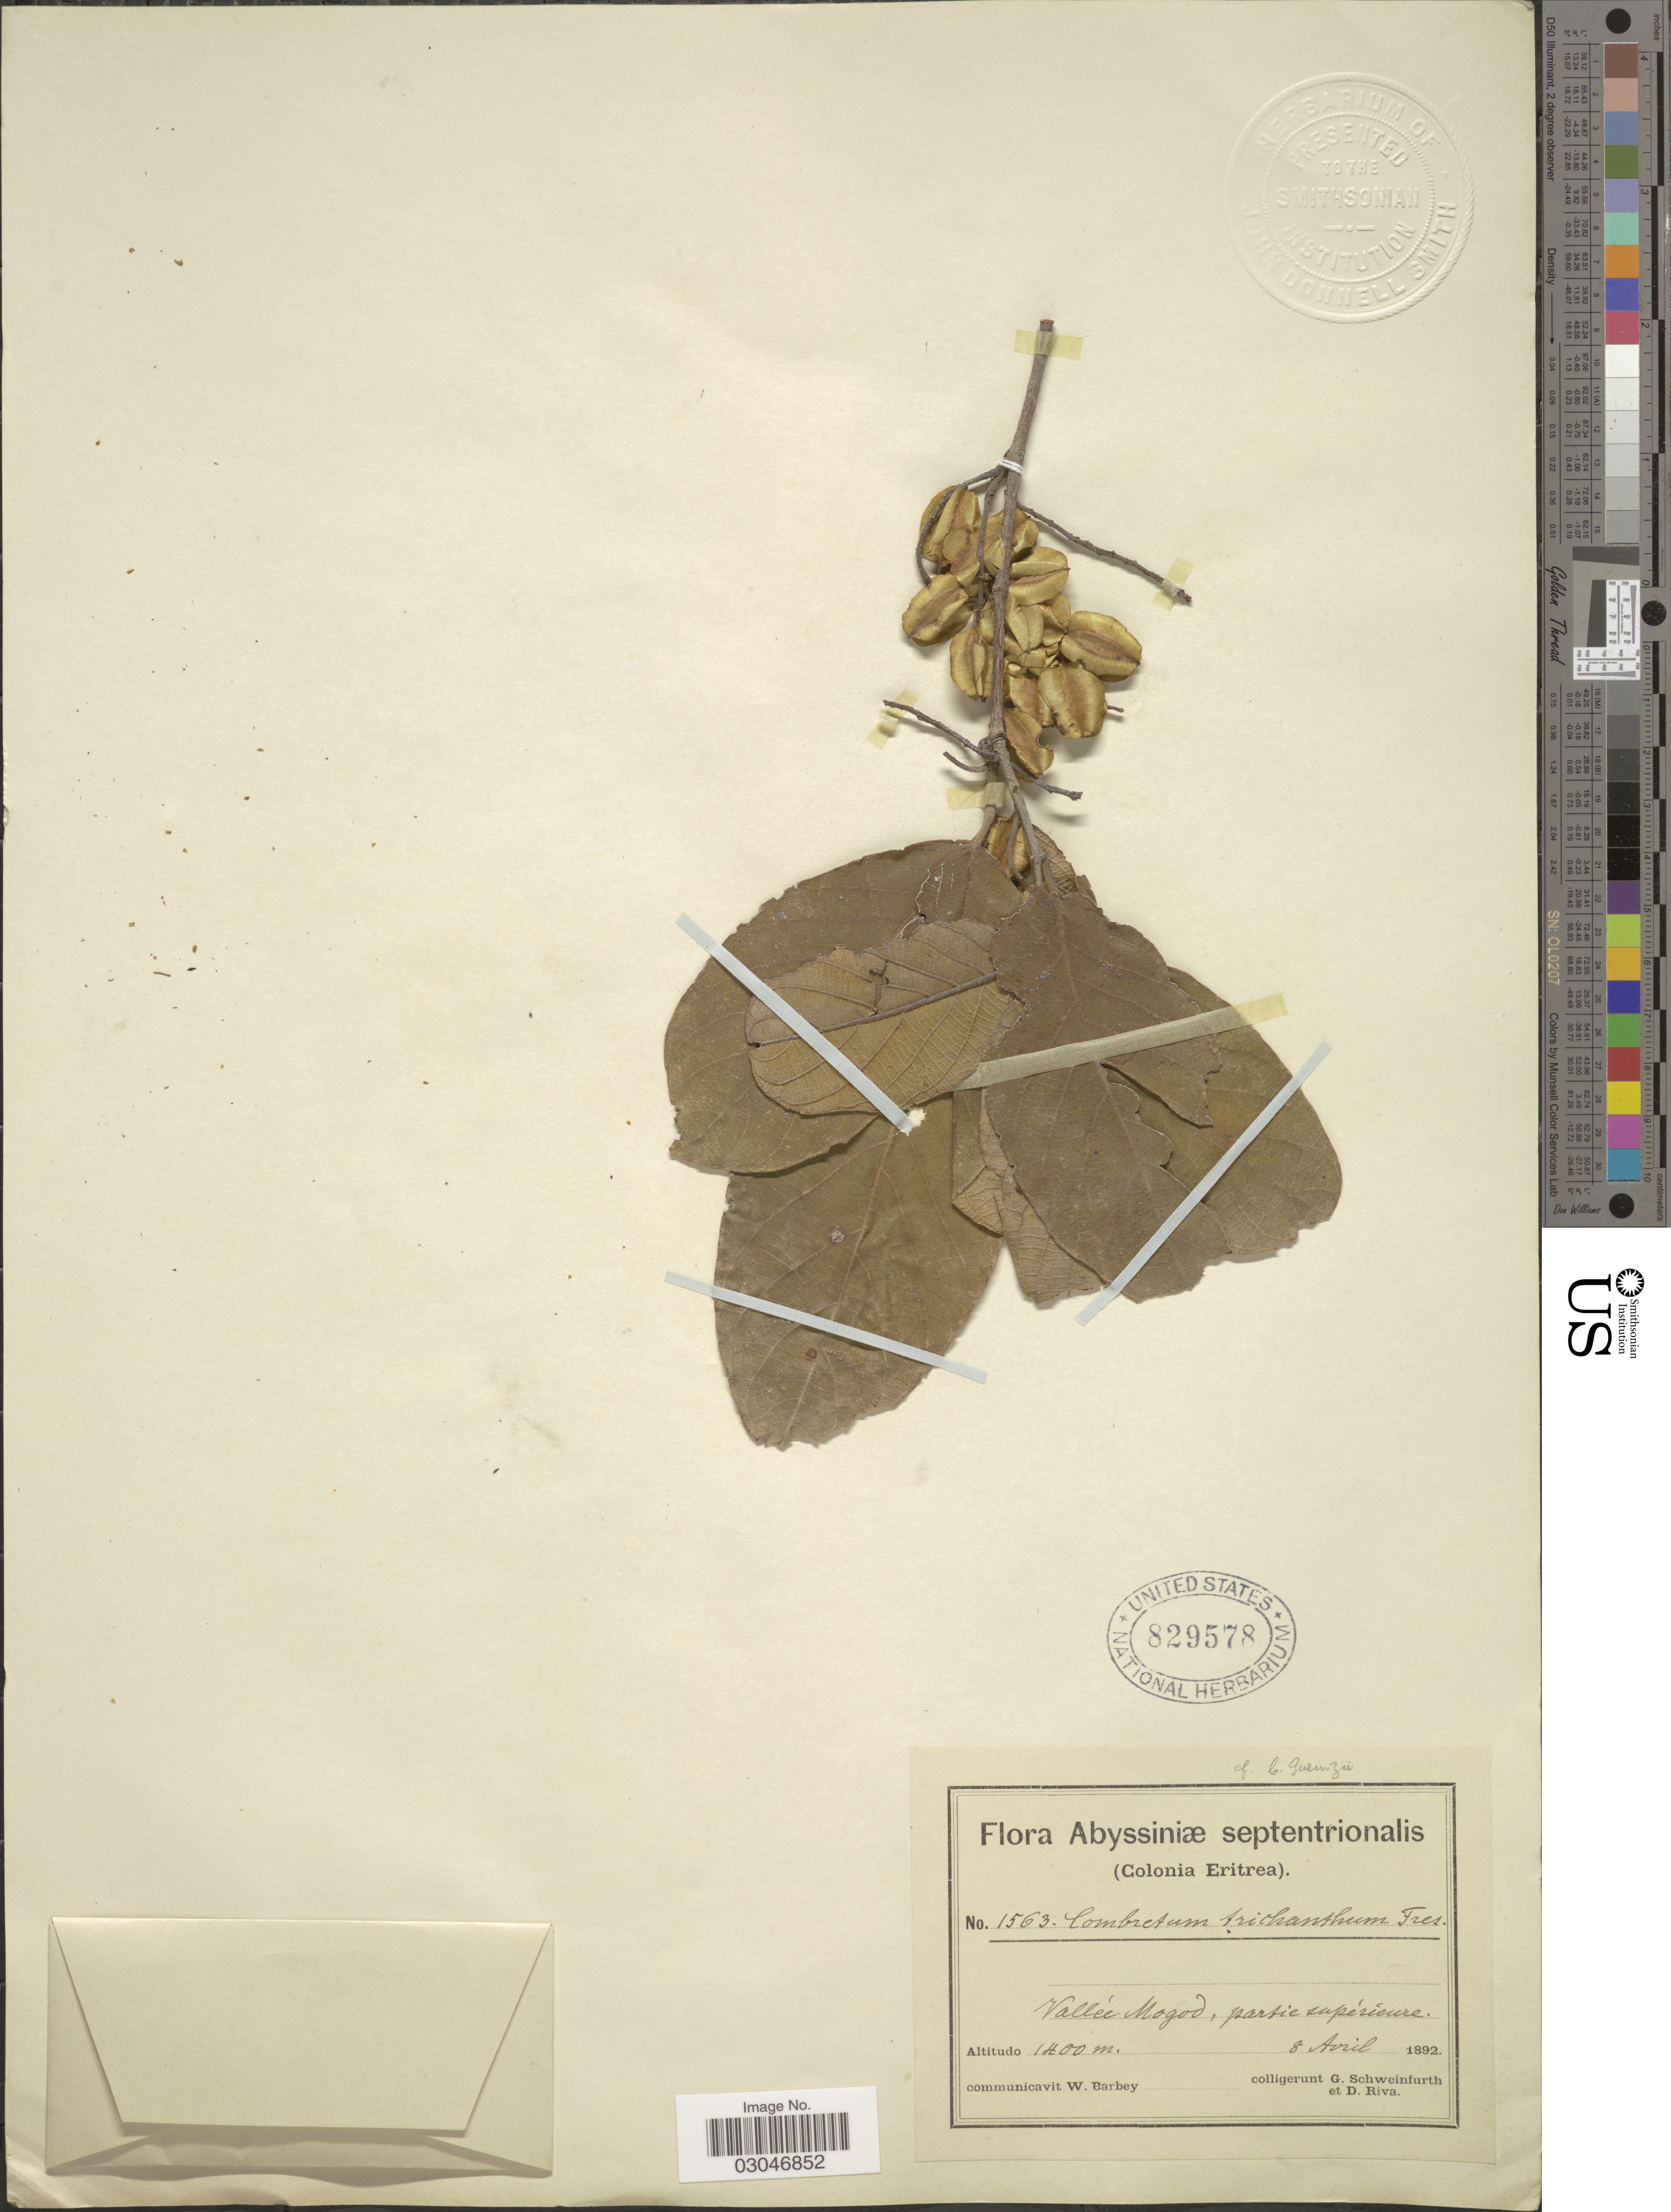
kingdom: Plantae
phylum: Tracheophyta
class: Magnoliopsida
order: Myrtales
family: Combretaceae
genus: Combretum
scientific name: Combretum trichanthum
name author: Fresen.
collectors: G. A. Schweinfurth (herbarium) & D. Riva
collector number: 1563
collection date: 1892-04-08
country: Eritrea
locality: Abyssiniæ septentrionalis (Colonia Eritrea), Vallée Mogod.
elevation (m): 1400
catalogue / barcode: US 829578